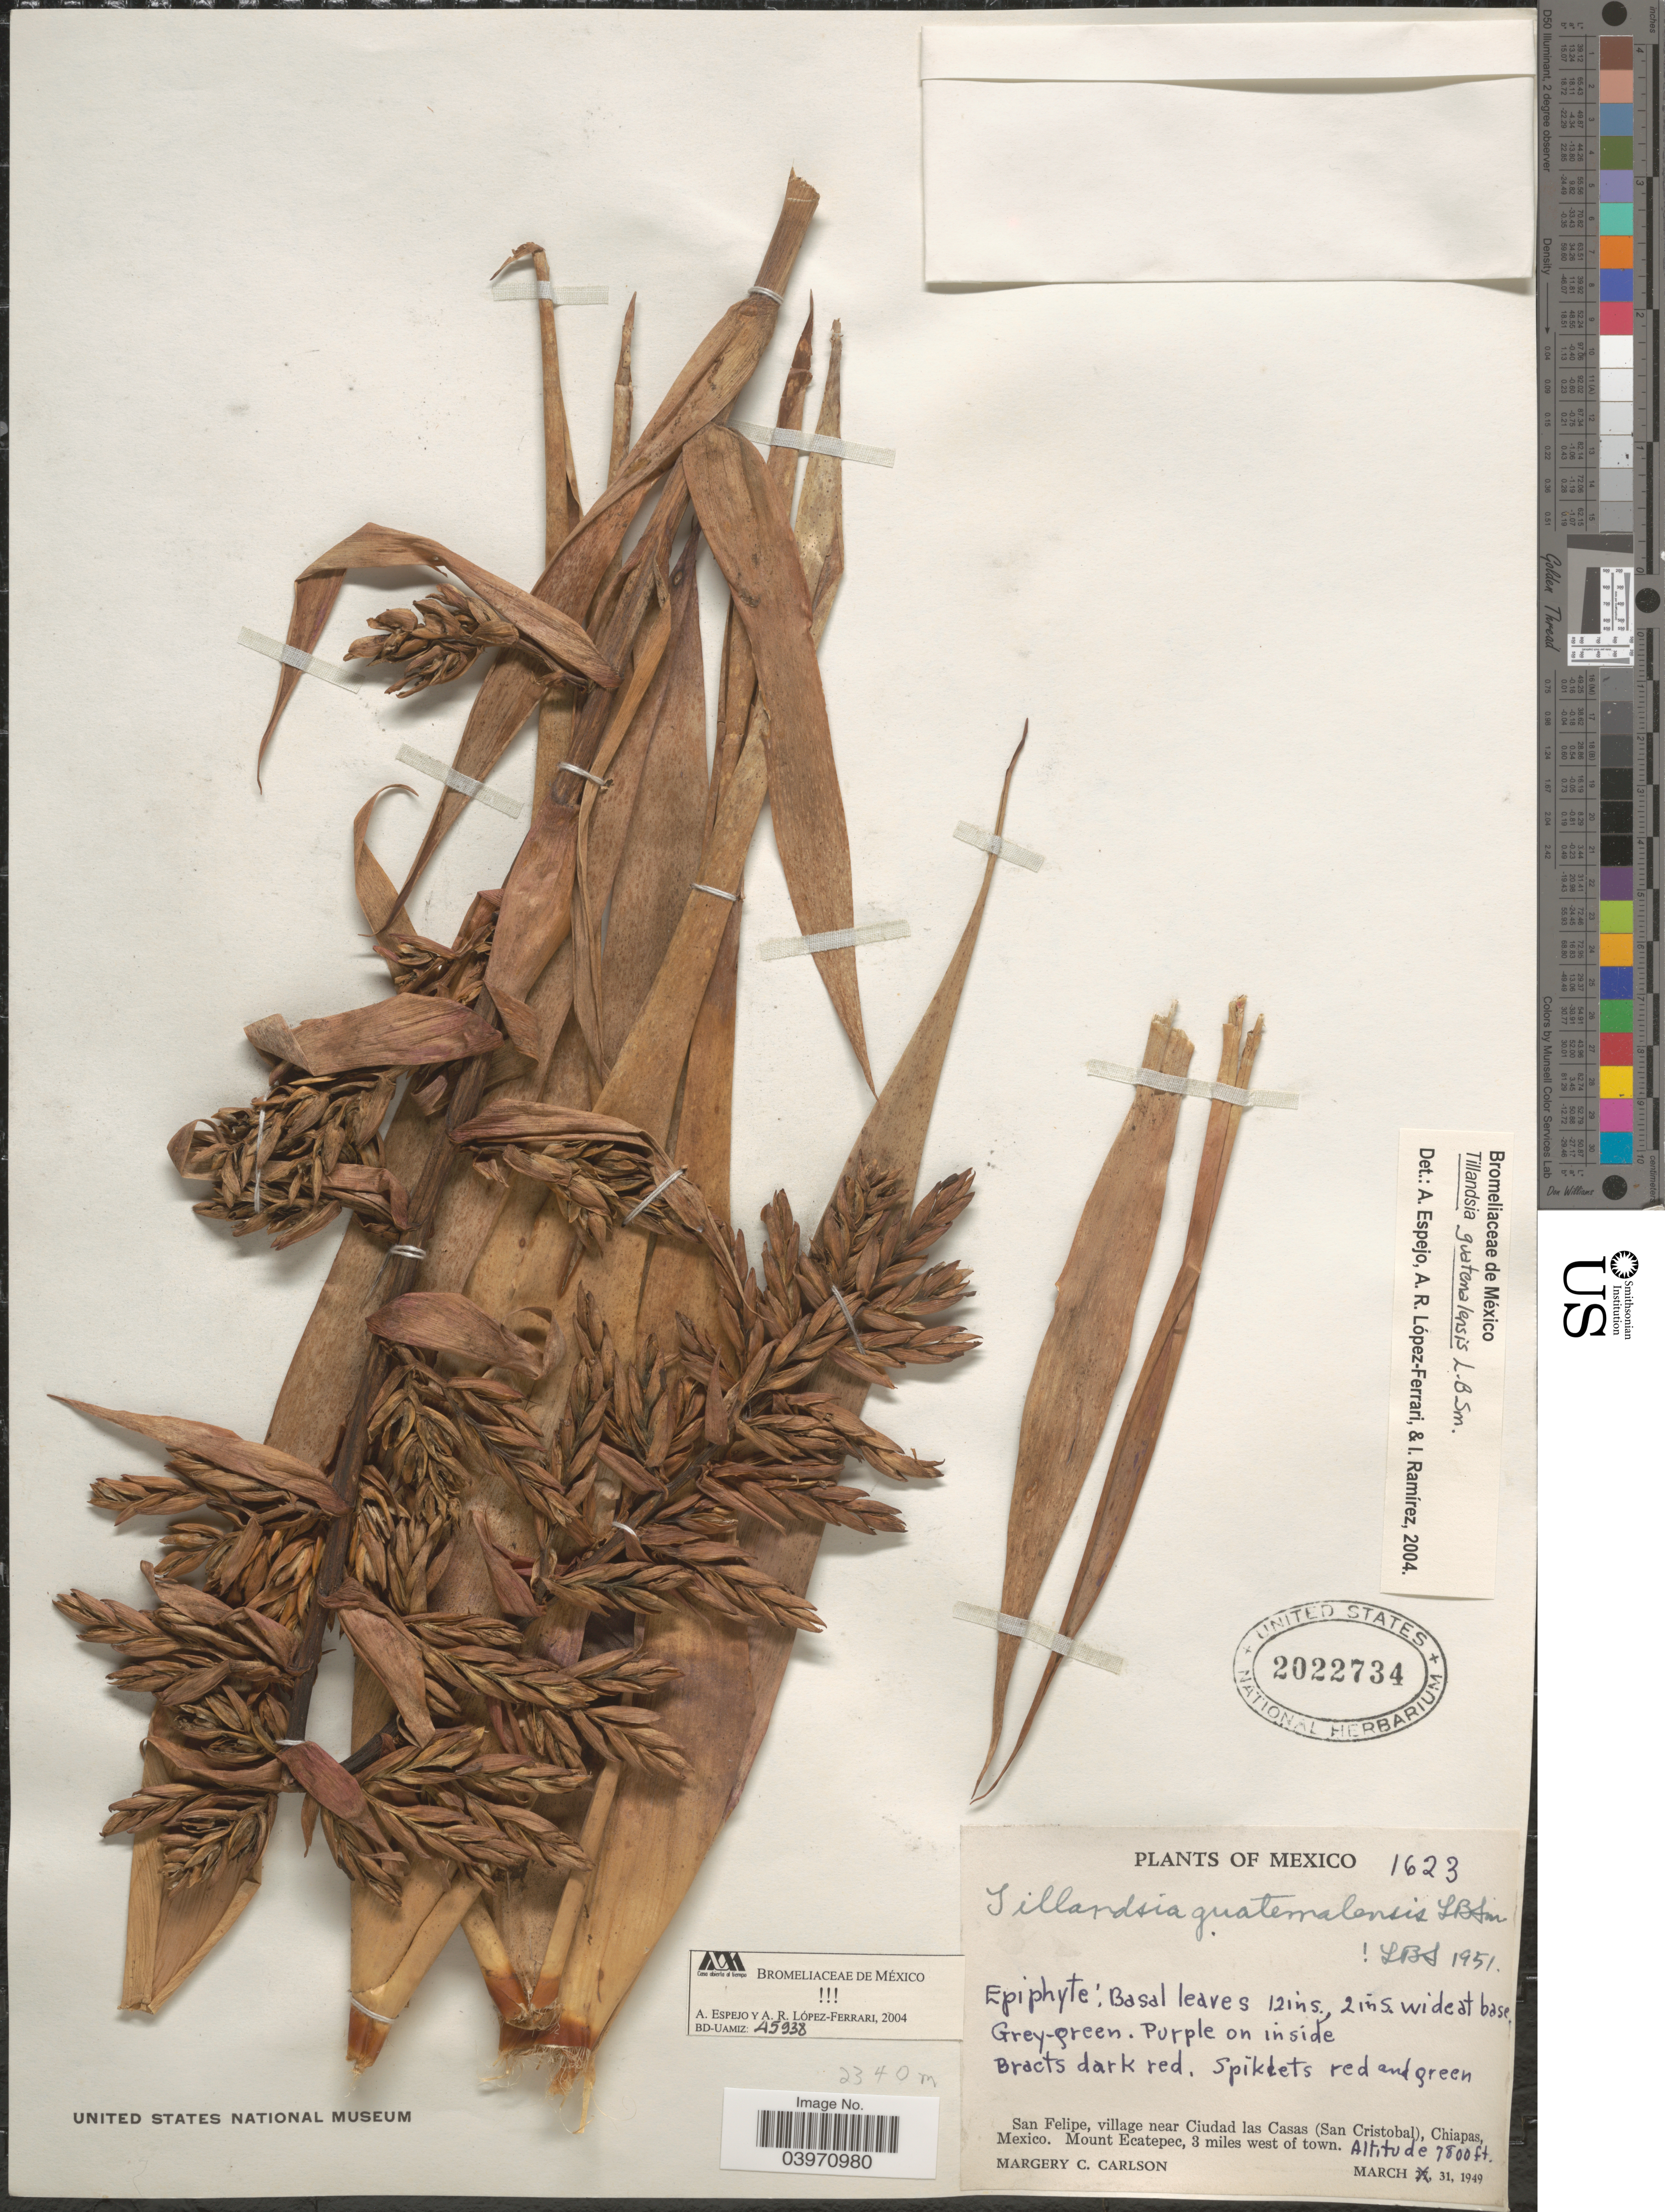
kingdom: Plantae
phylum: Tracheophyta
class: Liliopsida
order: Poales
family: Bromeliaceae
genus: Tillandsia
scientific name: Tillandsia guatemalensis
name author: L.B. Sm.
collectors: M. C. Carlson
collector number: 1623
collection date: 1949-03-31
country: Mexico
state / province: Chiapas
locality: San Felipe, village near Ciudad las Casas (San Cristobal). Mount Ecatepec, 3 miles west of town.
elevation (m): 2377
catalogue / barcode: US 2022734